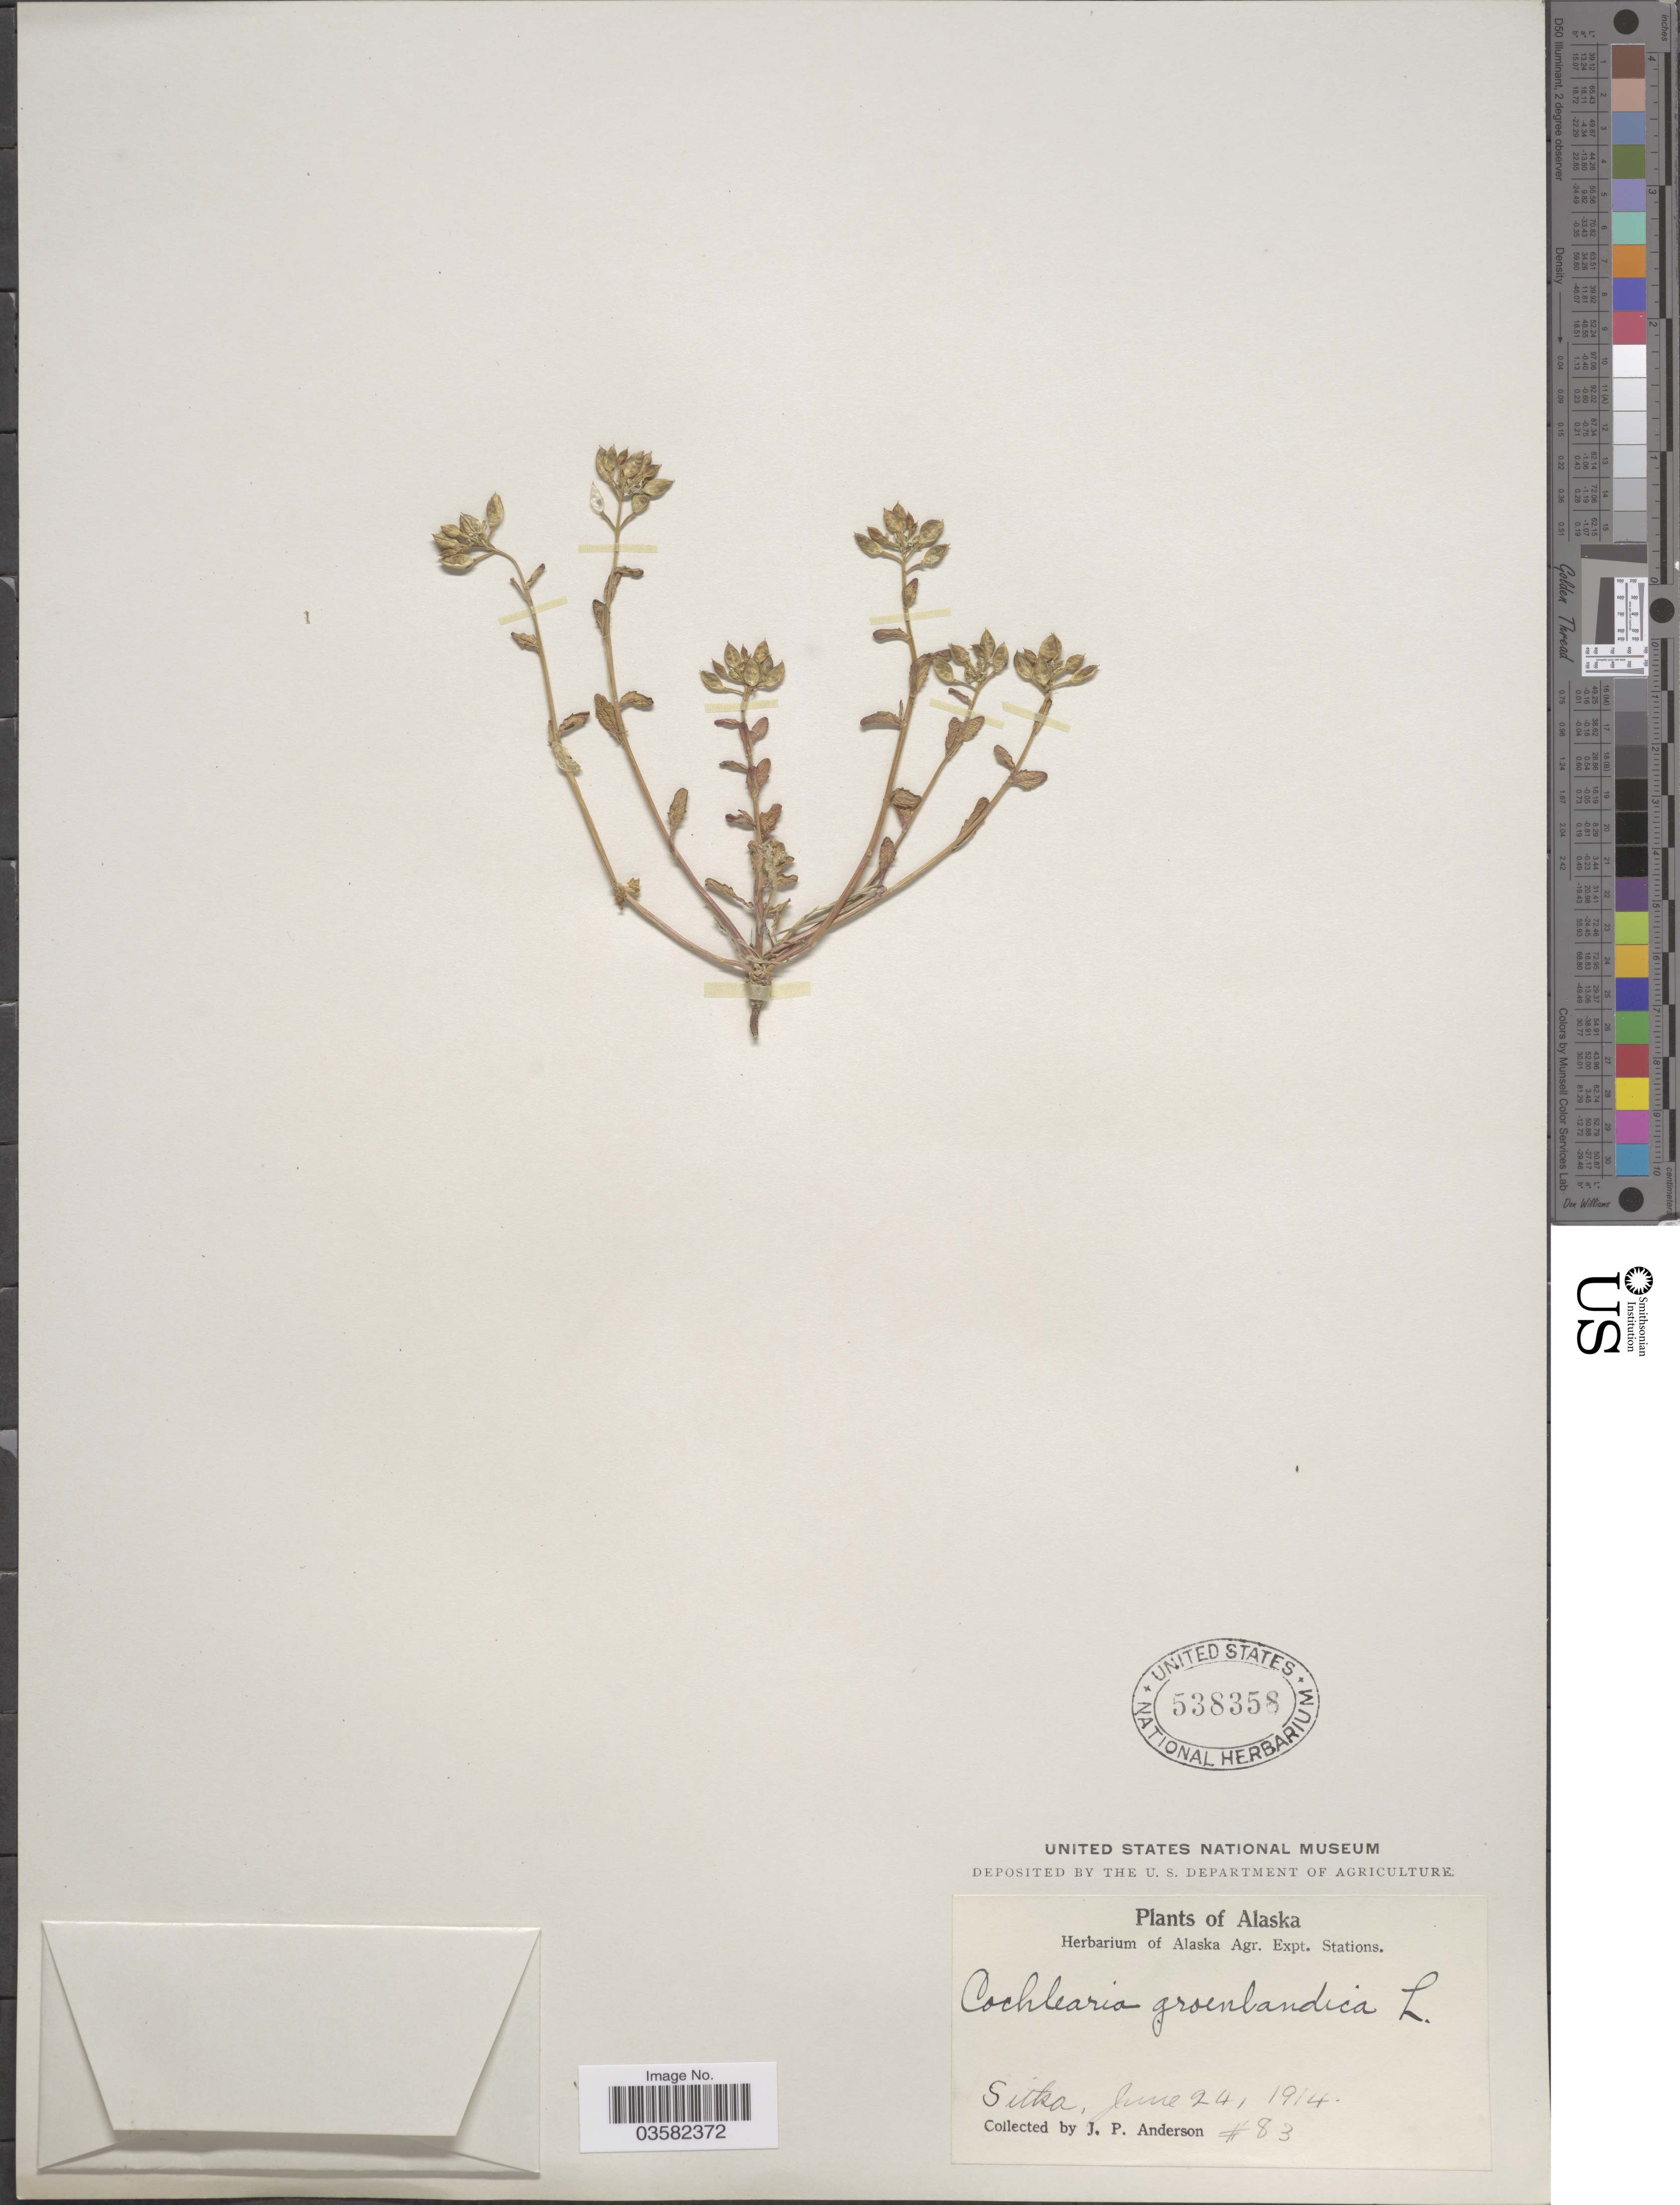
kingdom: Plantae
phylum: Tracheophyta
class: Magnoliopsida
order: Brassicales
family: Brassicaceae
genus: Cochlearia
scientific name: Cochlearia oblongifolia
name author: DC.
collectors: J. P. Anderson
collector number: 83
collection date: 1914-06-24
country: United States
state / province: Alaska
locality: Sitka.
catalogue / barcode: US 538358